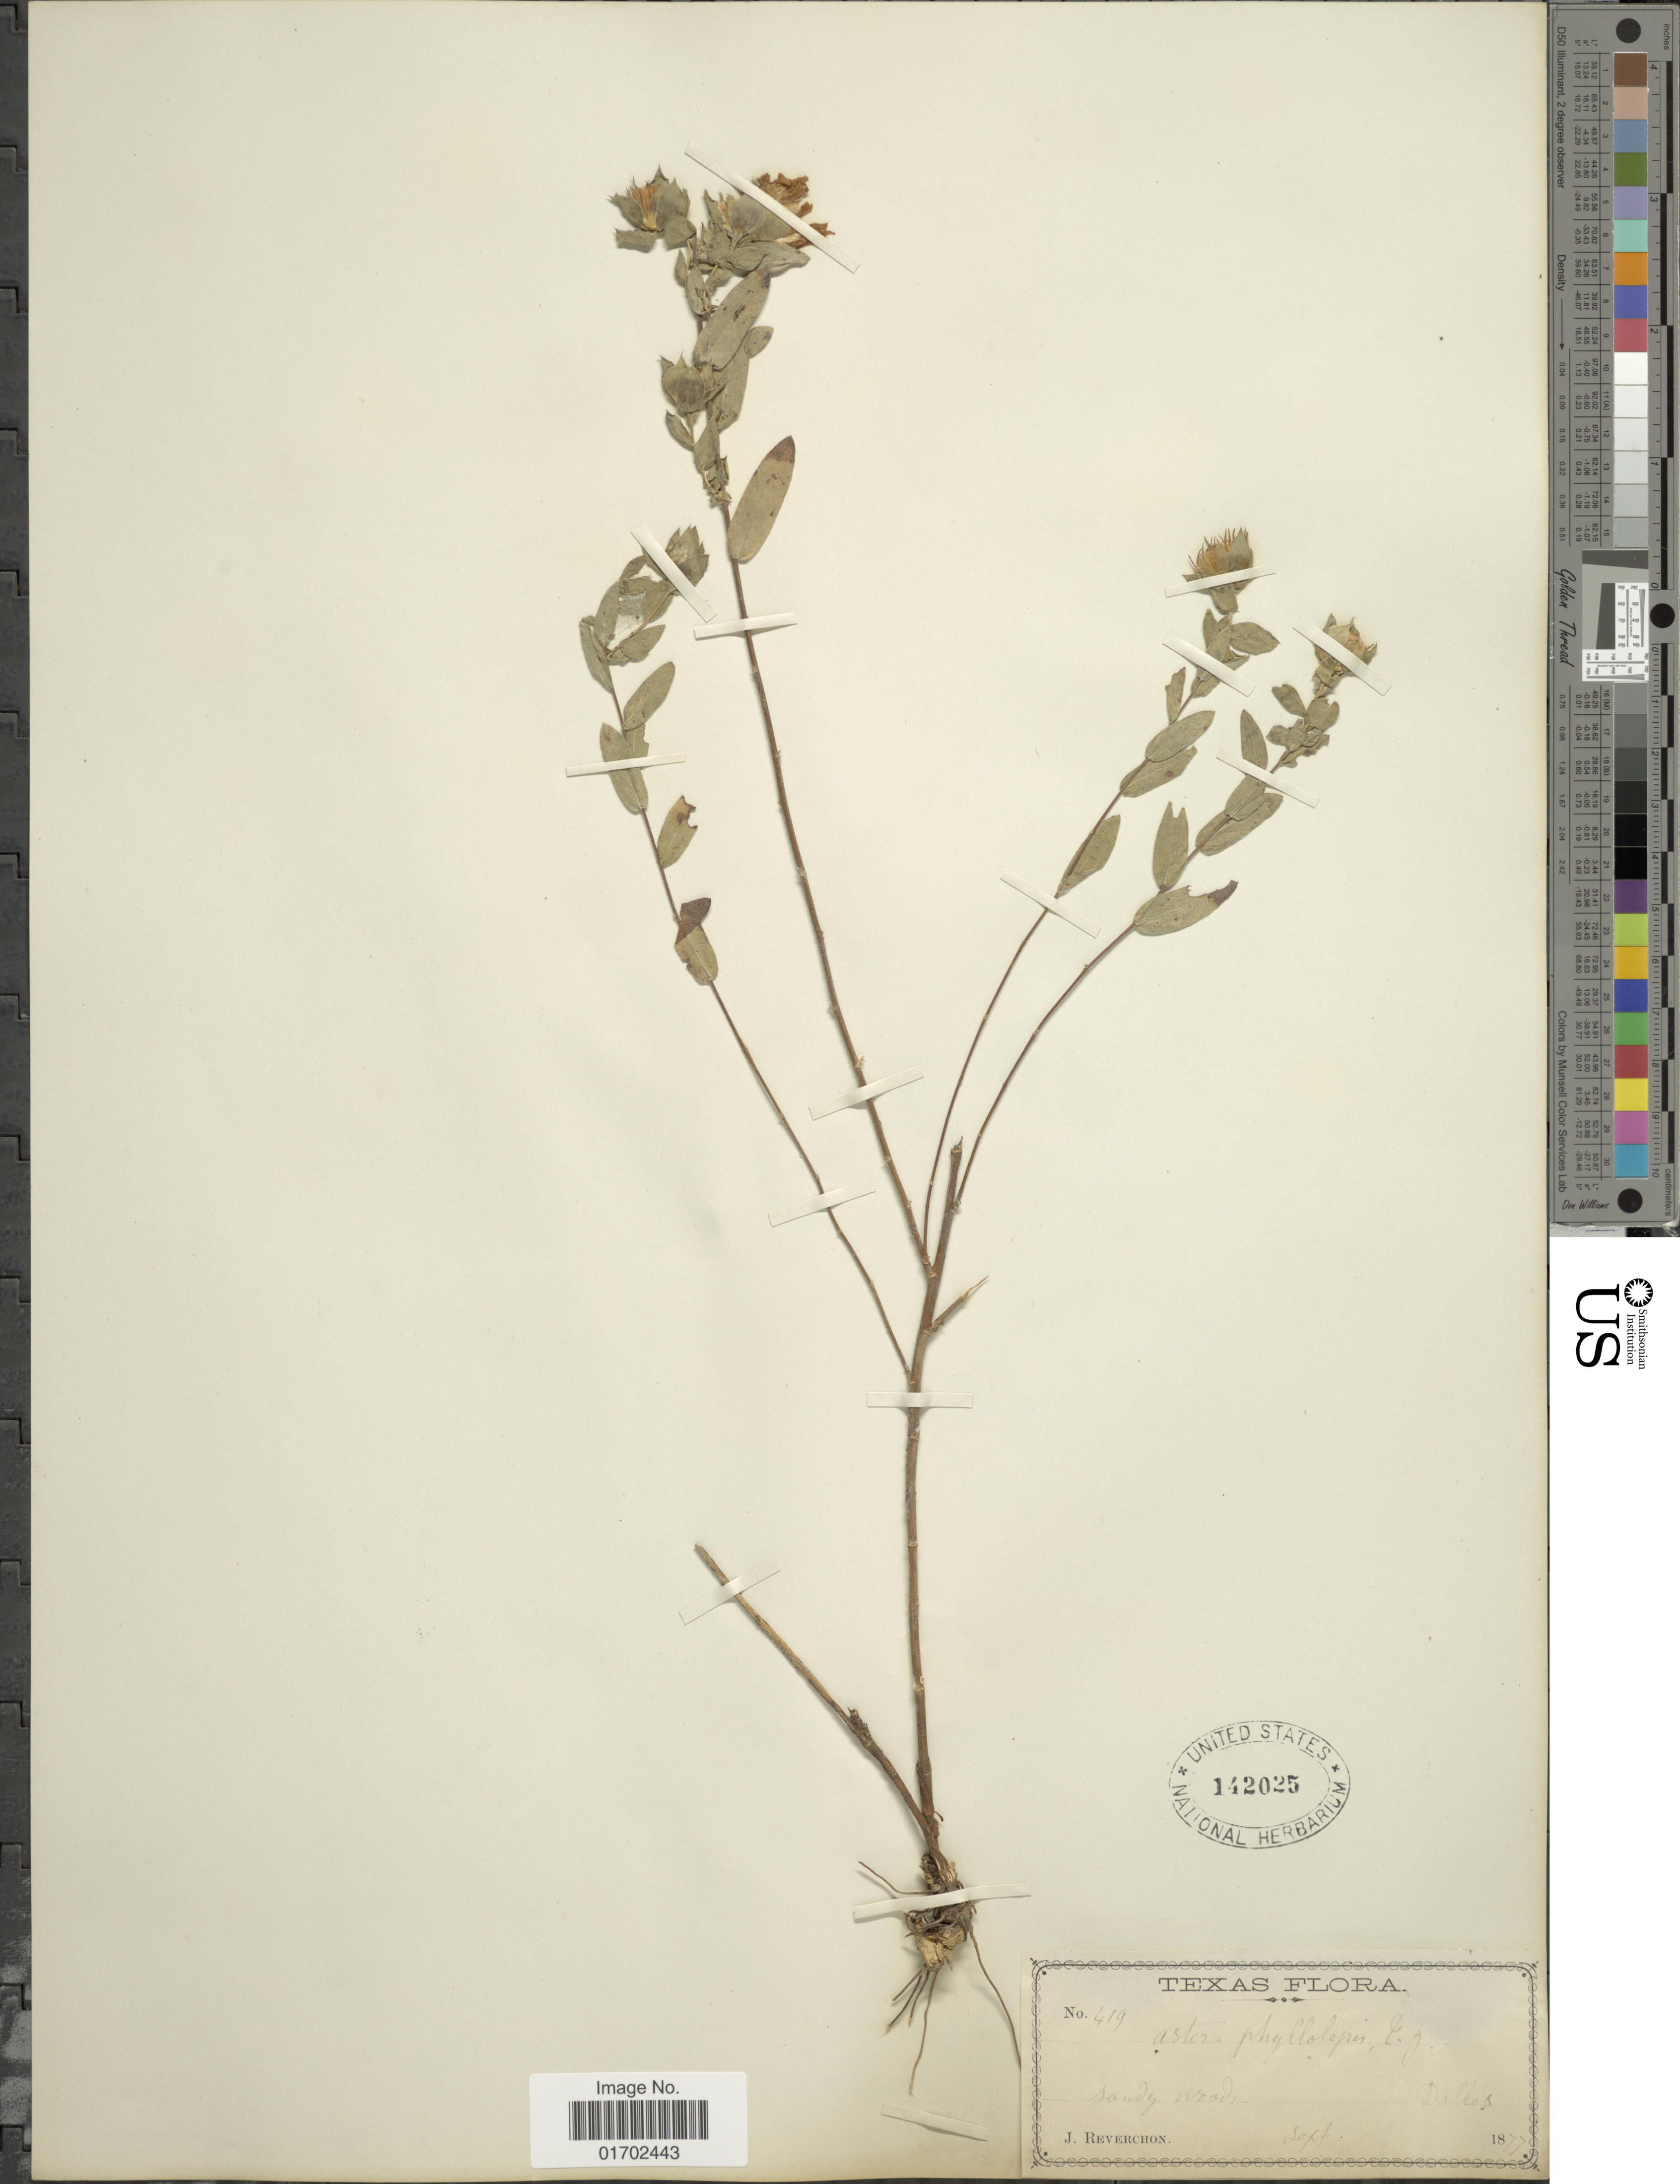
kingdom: Plantae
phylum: Tracheophyta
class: Magnoliopsida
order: Asterales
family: Asteraceae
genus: Symphyotrichum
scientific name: Symphyotrichum pratense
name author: (Raf.) G.L. Nesom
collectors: J. Reverchon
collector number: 419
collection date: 1877-09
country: United States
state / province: Texas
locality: Texas. Dallas.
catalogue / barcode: US 142025